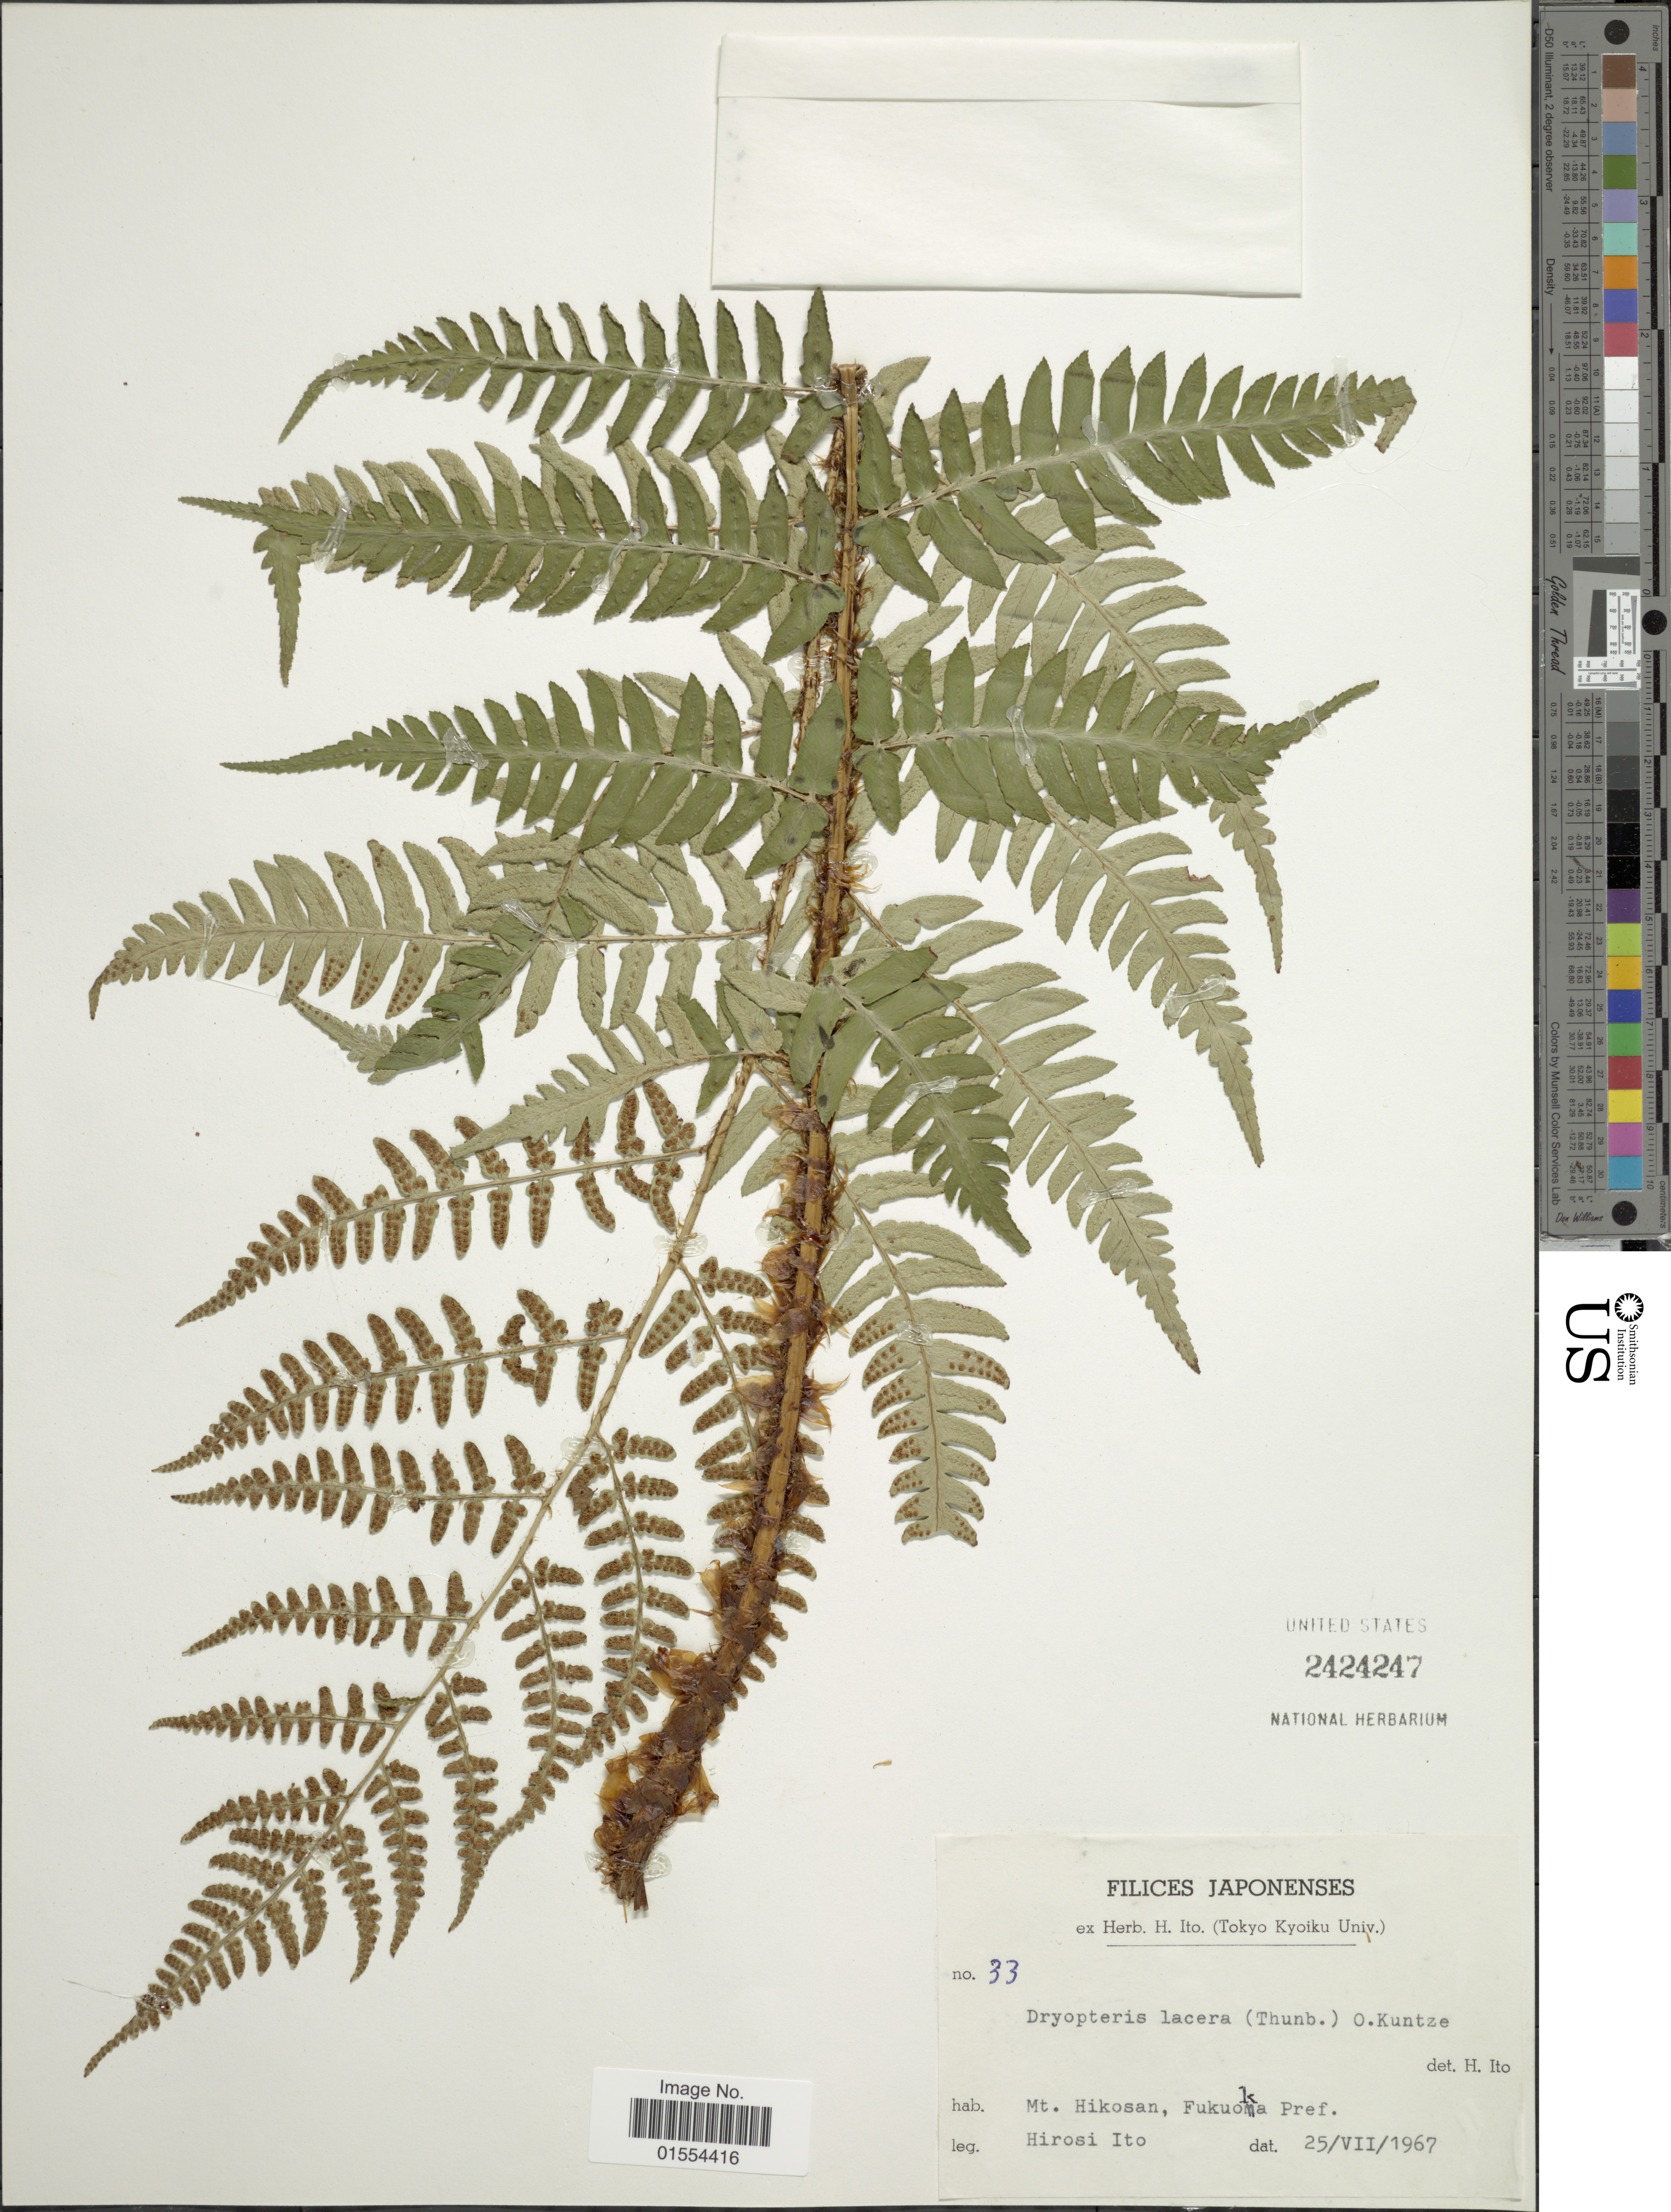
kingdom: Plantae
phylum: Tracheophyta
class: Polypodiopsida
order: Polypodiales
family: Dryopteridaceae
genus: Dryopteris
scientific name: Dryopteris lacera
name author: (Thunb.) Kuntze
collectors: H. Itô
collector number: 33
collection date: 1967-07-25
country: Japan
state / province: Hukuoka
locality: Japonenses. Mt. Hikosan, Fukuoka Pref.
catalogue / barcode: US 2424247